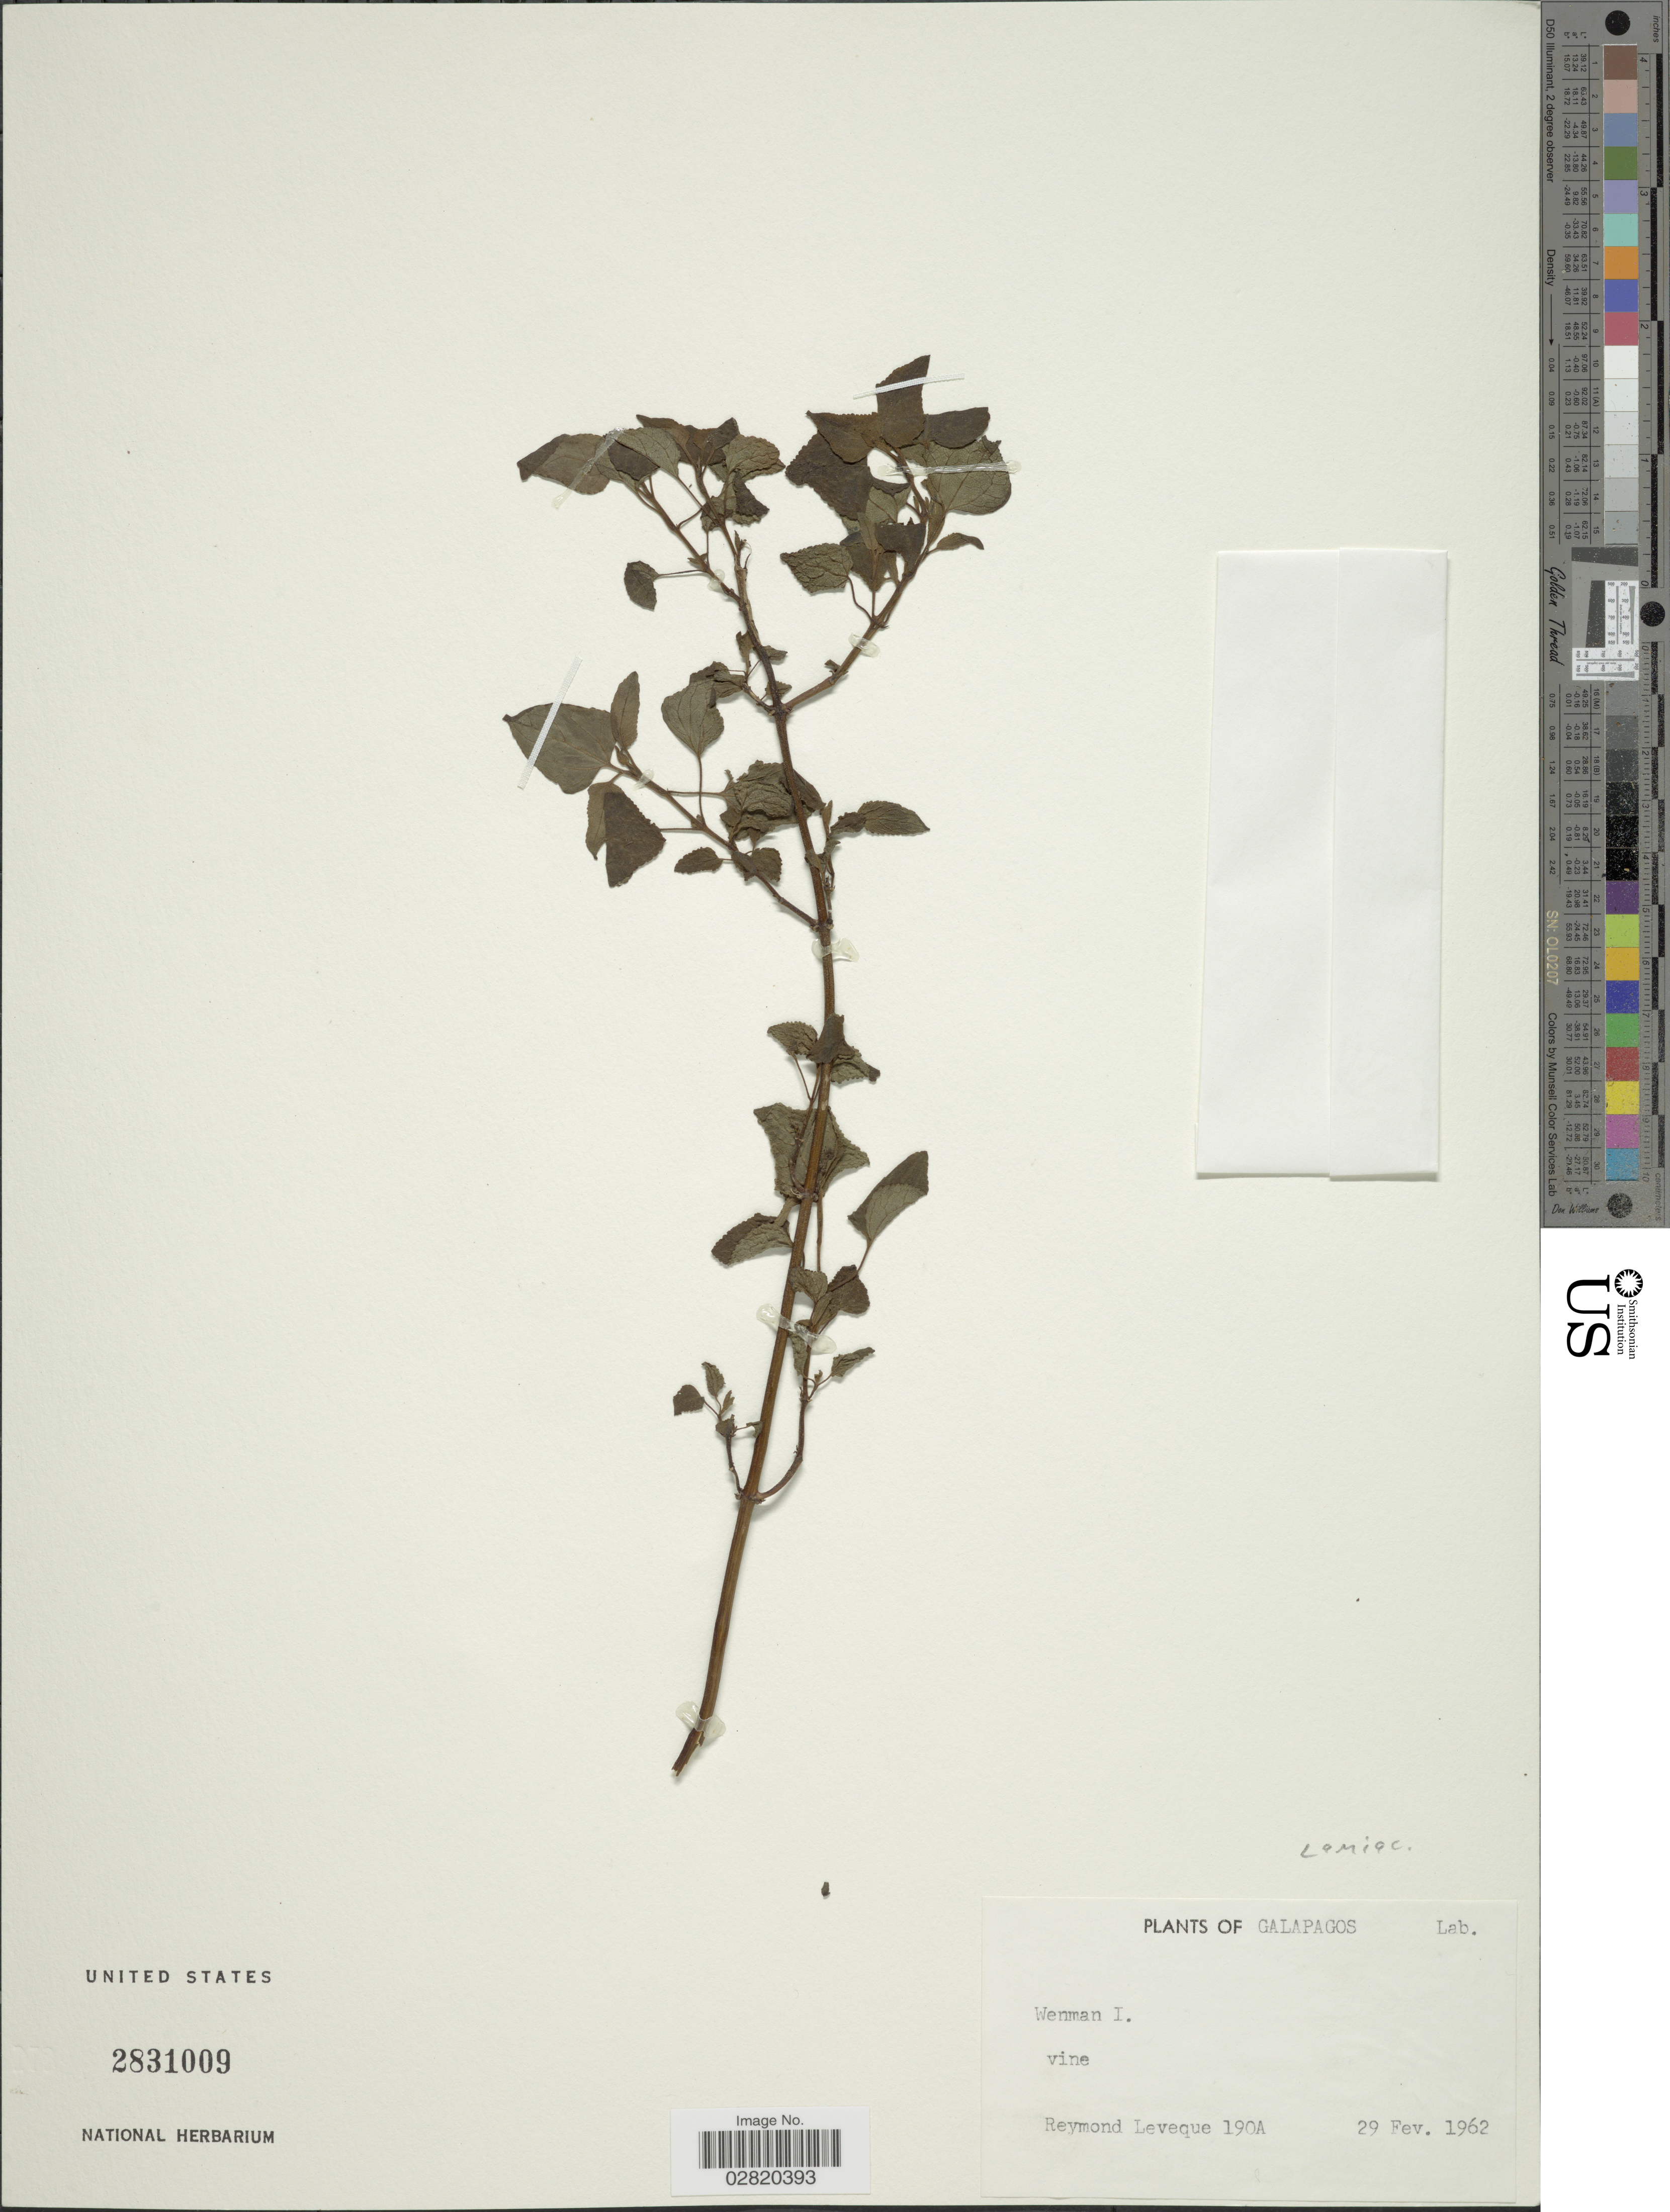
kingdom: Plantae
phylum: Tracheophyta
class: Magnoliopsida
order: Lamiales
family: Lamiaceae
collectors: R. Lévêque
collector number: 190A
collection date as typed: Transcribed d/m/y: 29/2/1962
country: Ecuador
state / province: Colón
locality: Galapagos.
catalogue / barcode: US 2831009